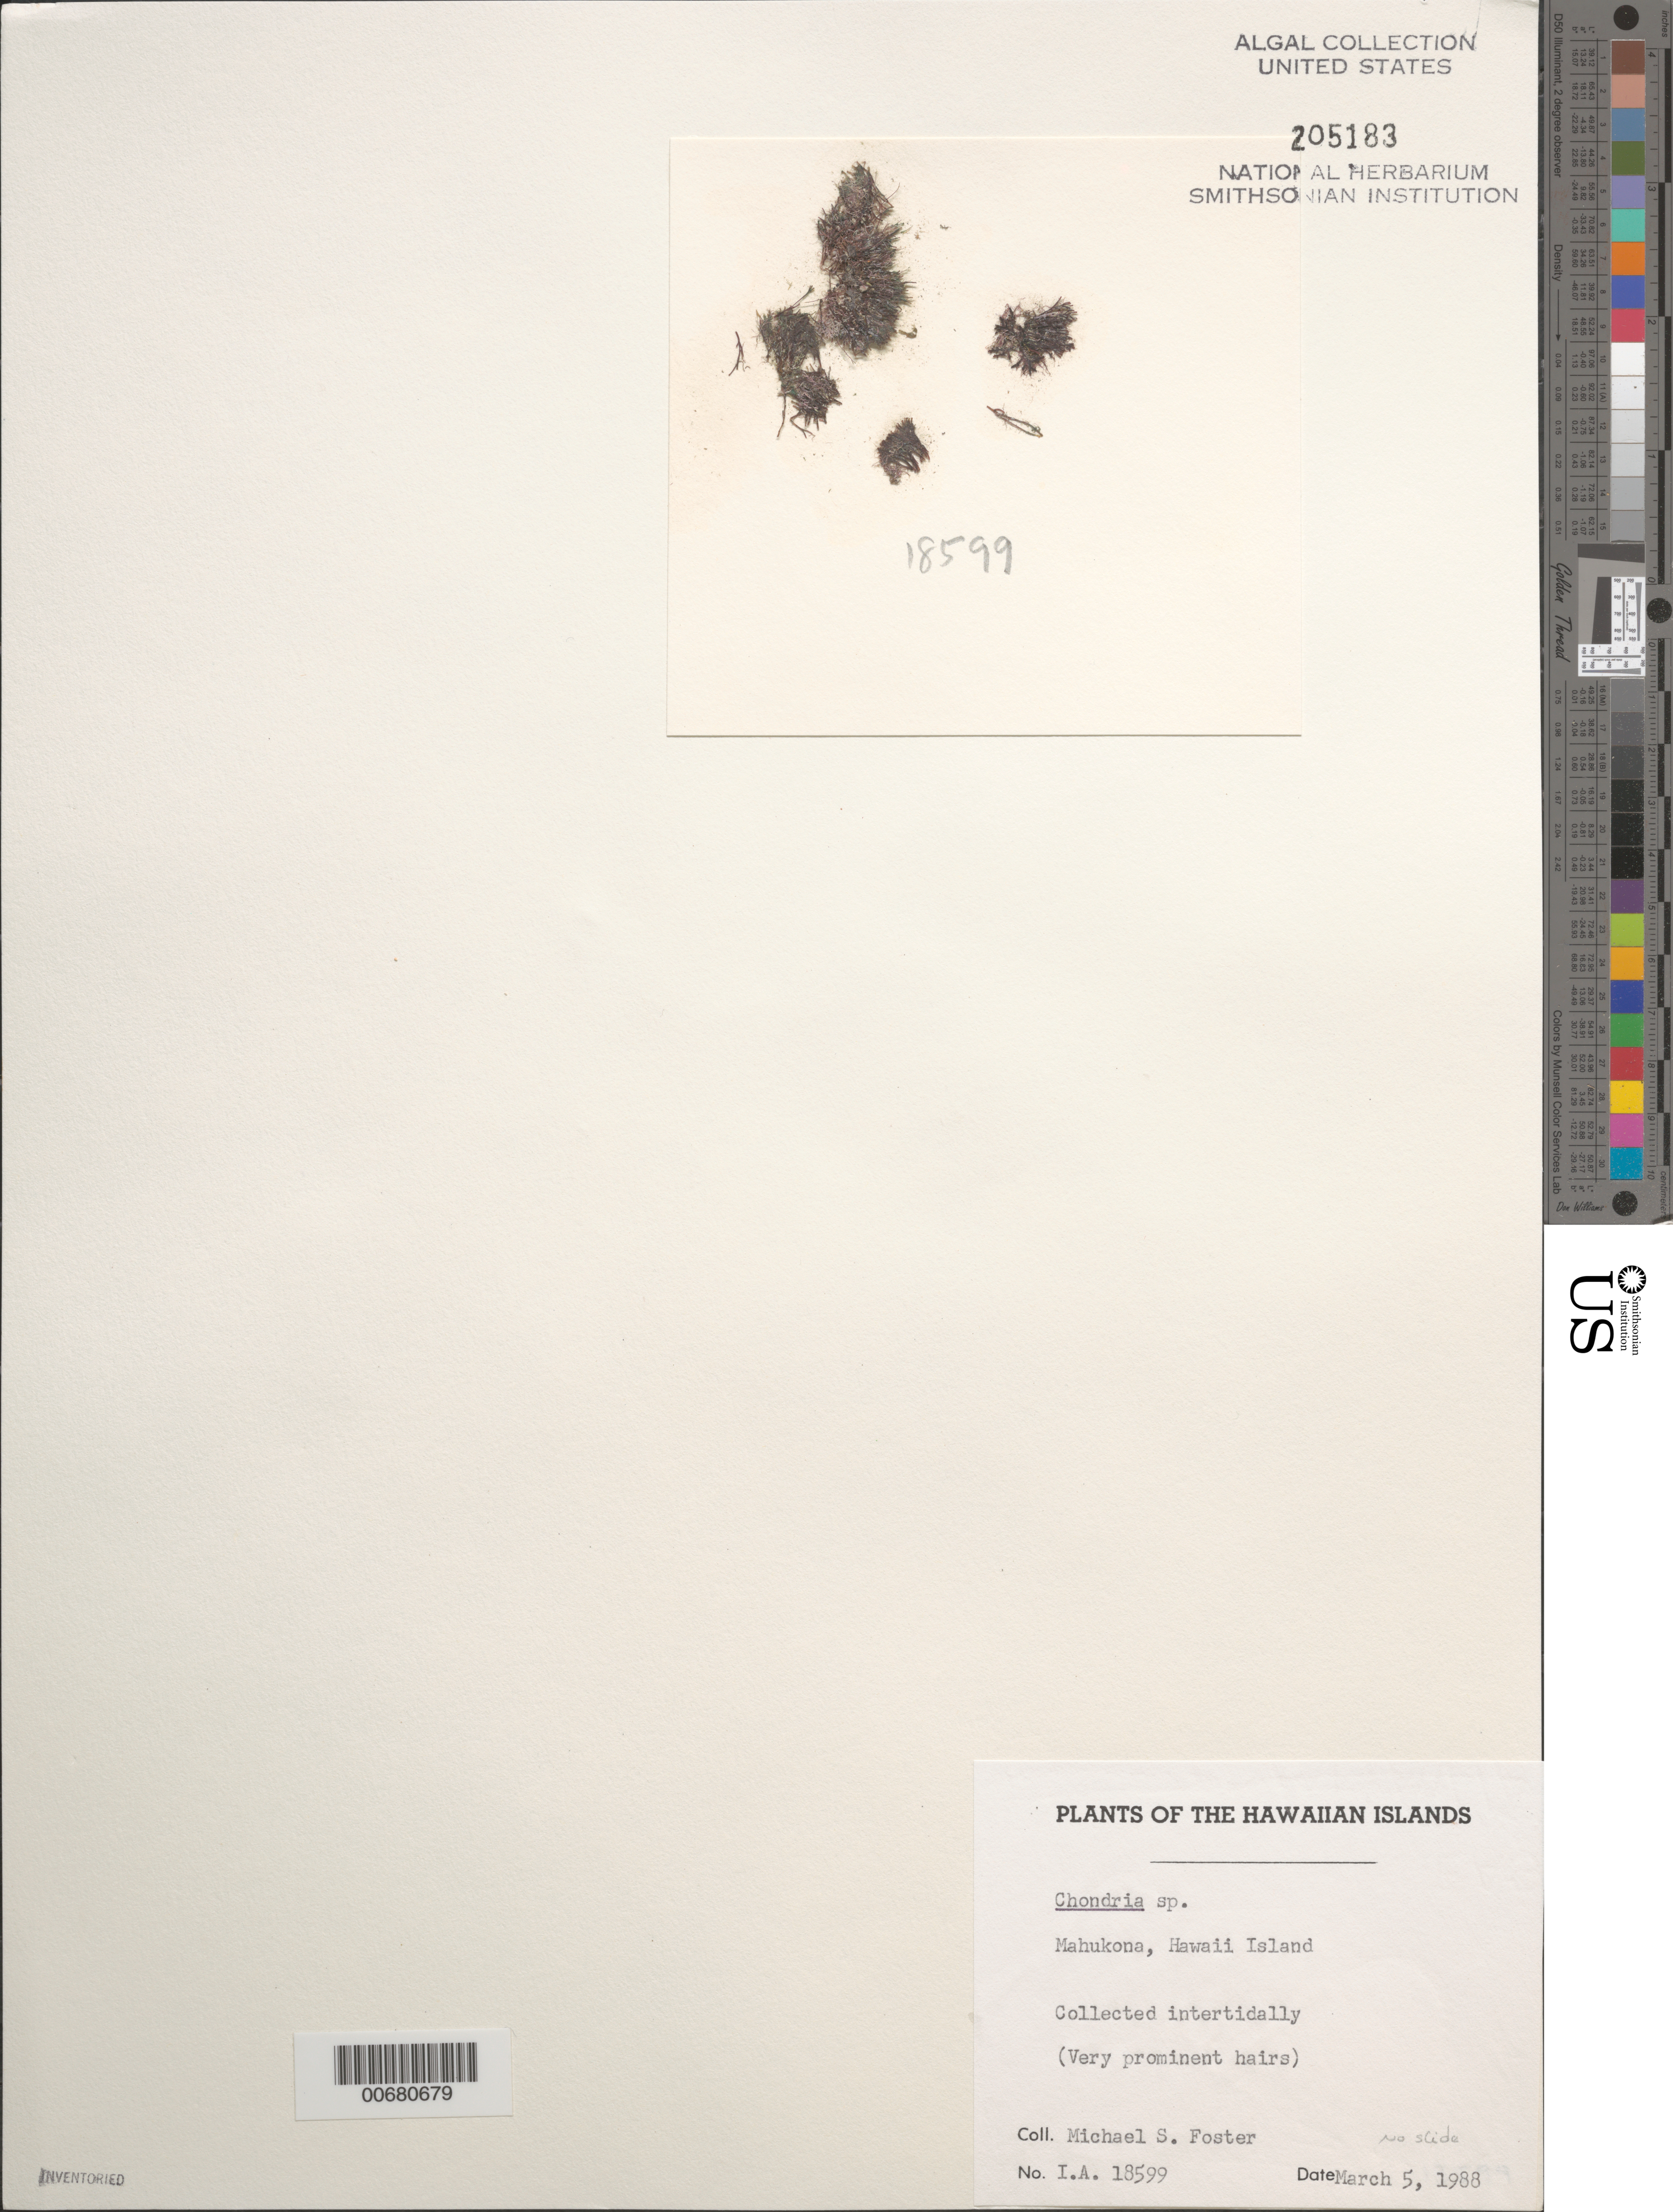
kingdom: Plantae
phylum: Rhodophyta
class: Florideophyceae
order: Ceramiales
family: Rhodomelaceae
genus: Chondria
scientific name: Chondria sp.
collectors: M. Foster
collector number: IAA 18599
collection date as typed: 05 Mar 1988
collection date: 1988-03-05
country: United States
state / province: Hawaii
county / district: Hawaii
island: Hawaii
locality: Mahukona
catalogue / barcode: US 205183